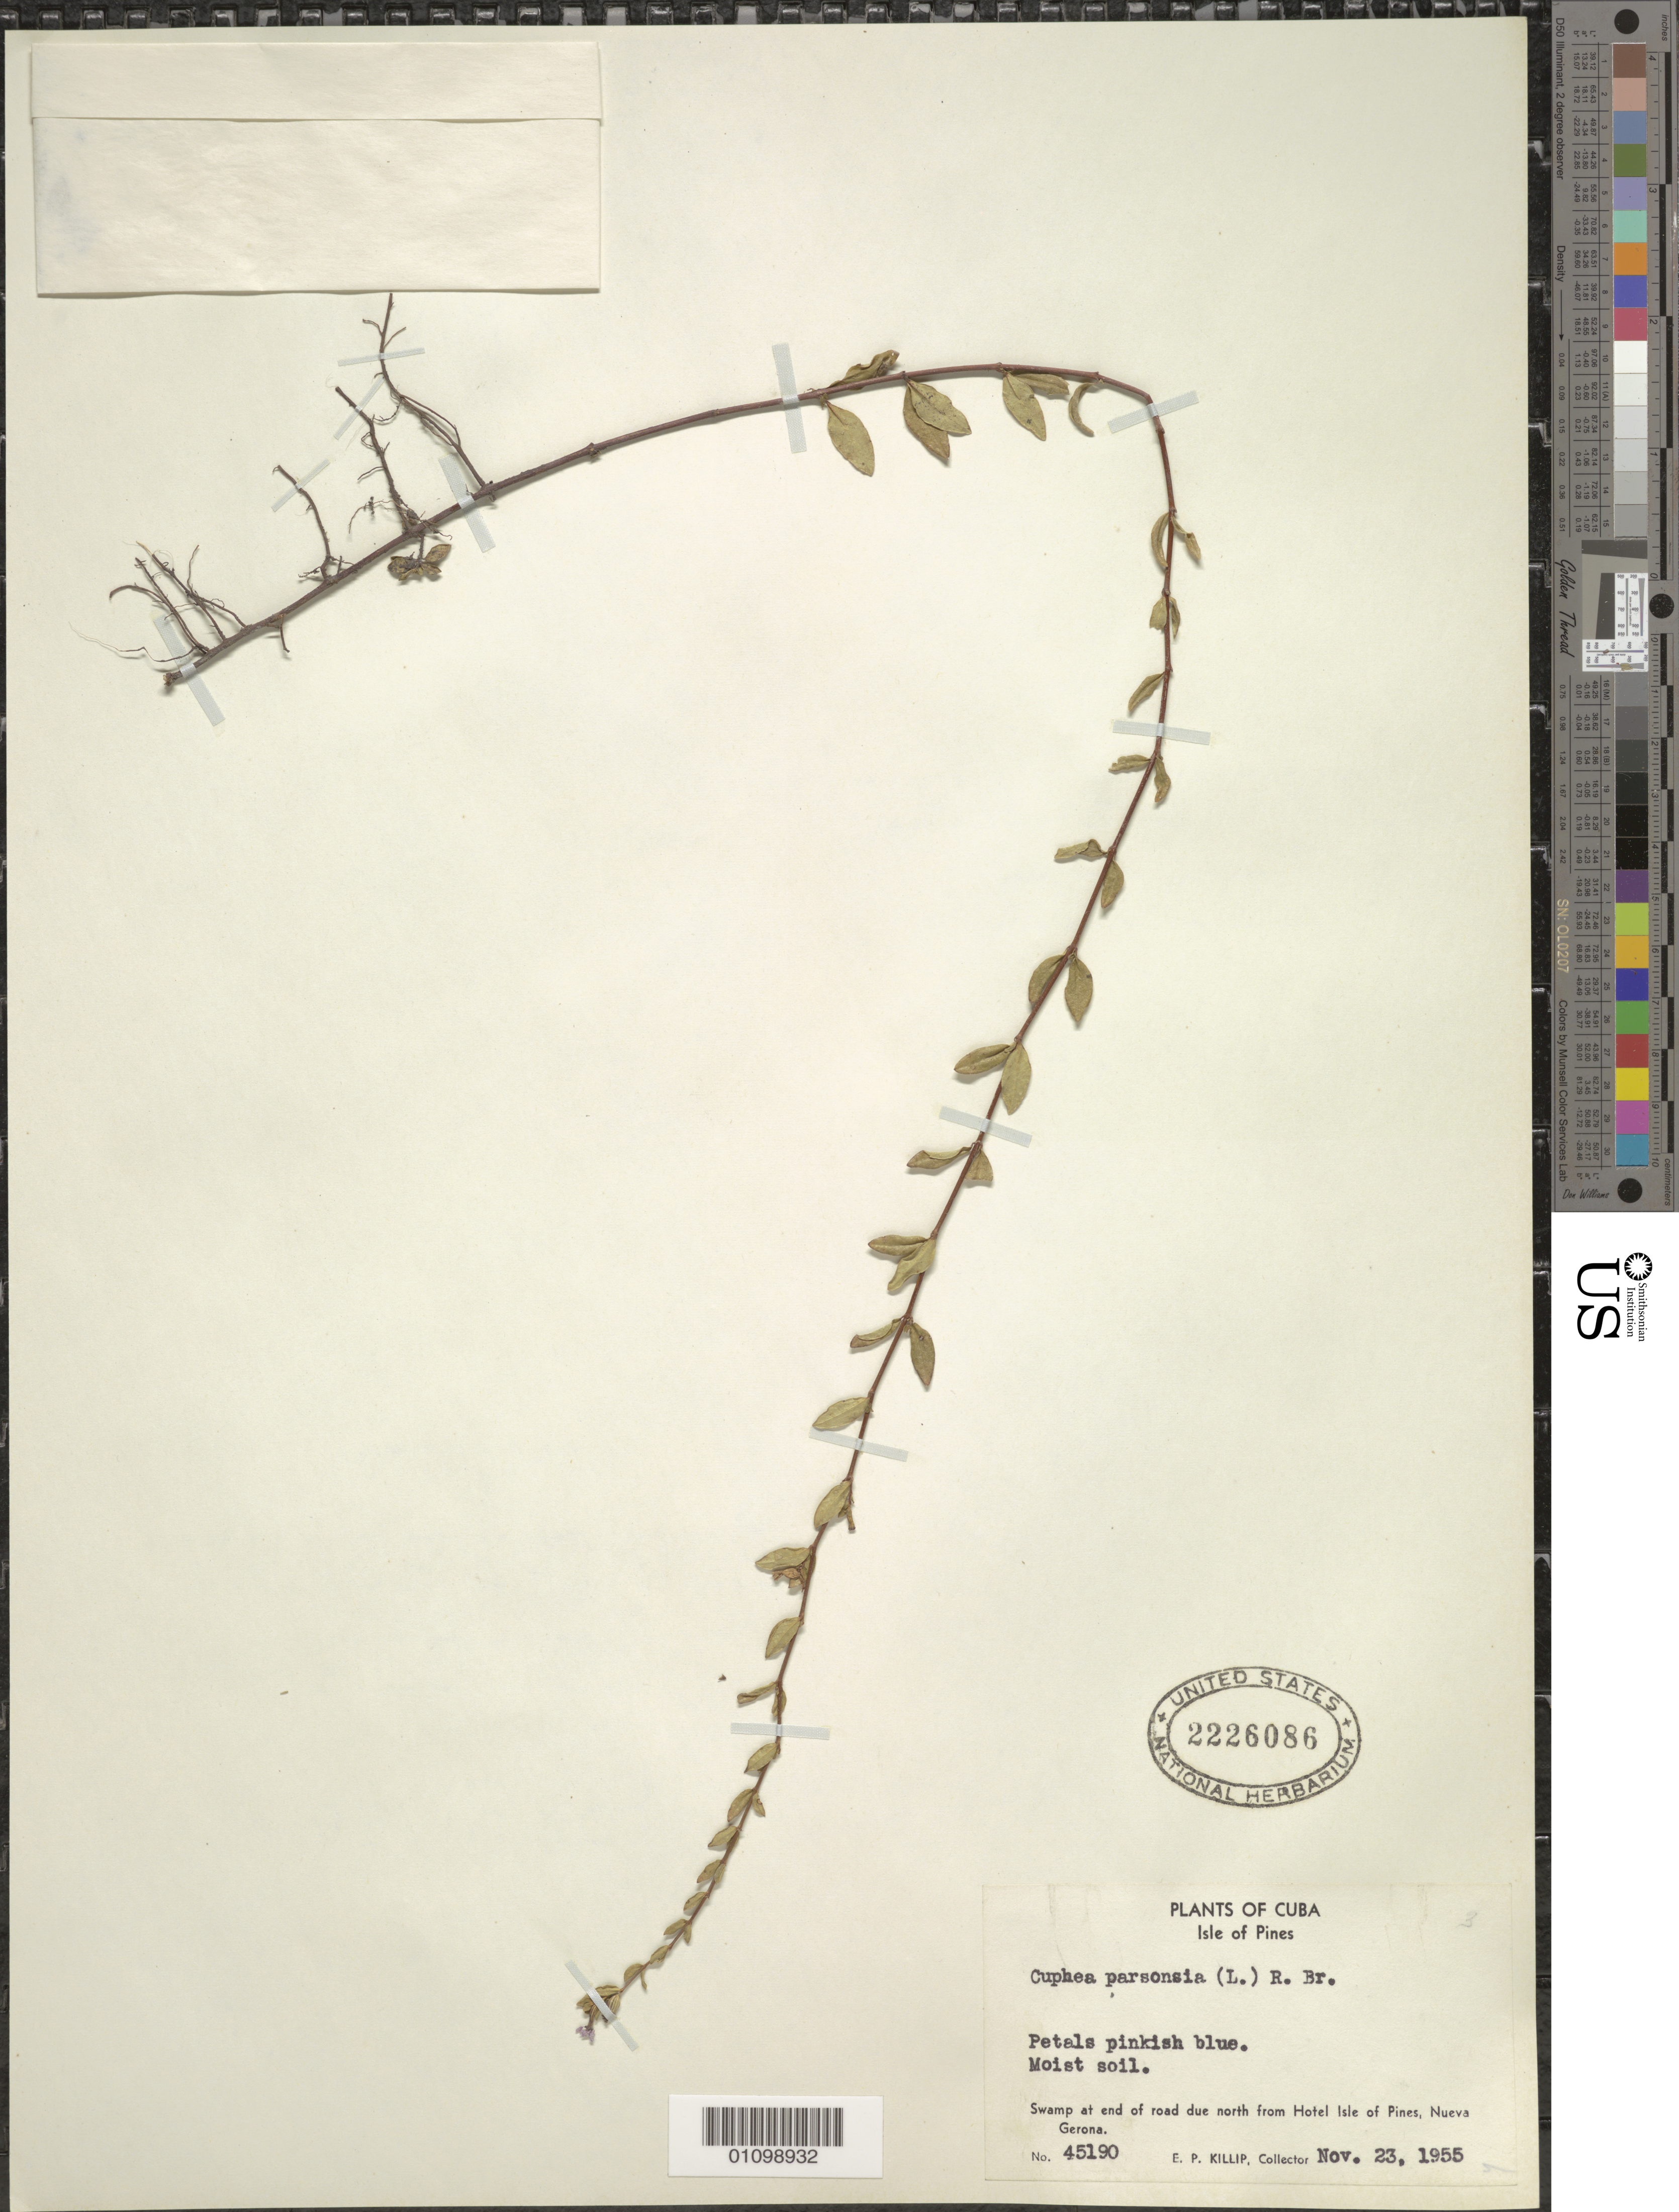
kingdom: Plantae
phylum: Tracheophyta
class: Magnoliopsida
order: Myrtales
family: Lythraceae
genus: Cuphea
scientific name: Cuphea parsonsia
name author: (L.) R. Br. ex Steud.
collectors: E. P. Killip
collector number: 45190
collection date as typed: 23 Nov 1955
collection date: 1955-11-23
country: Cuba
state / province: Isla de La Juventud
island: Isla de la Juventud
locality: Swamp at end of road due N from Hotel Isle of Pines, Nueva Gerona Moist soil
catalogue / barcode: US 2226086